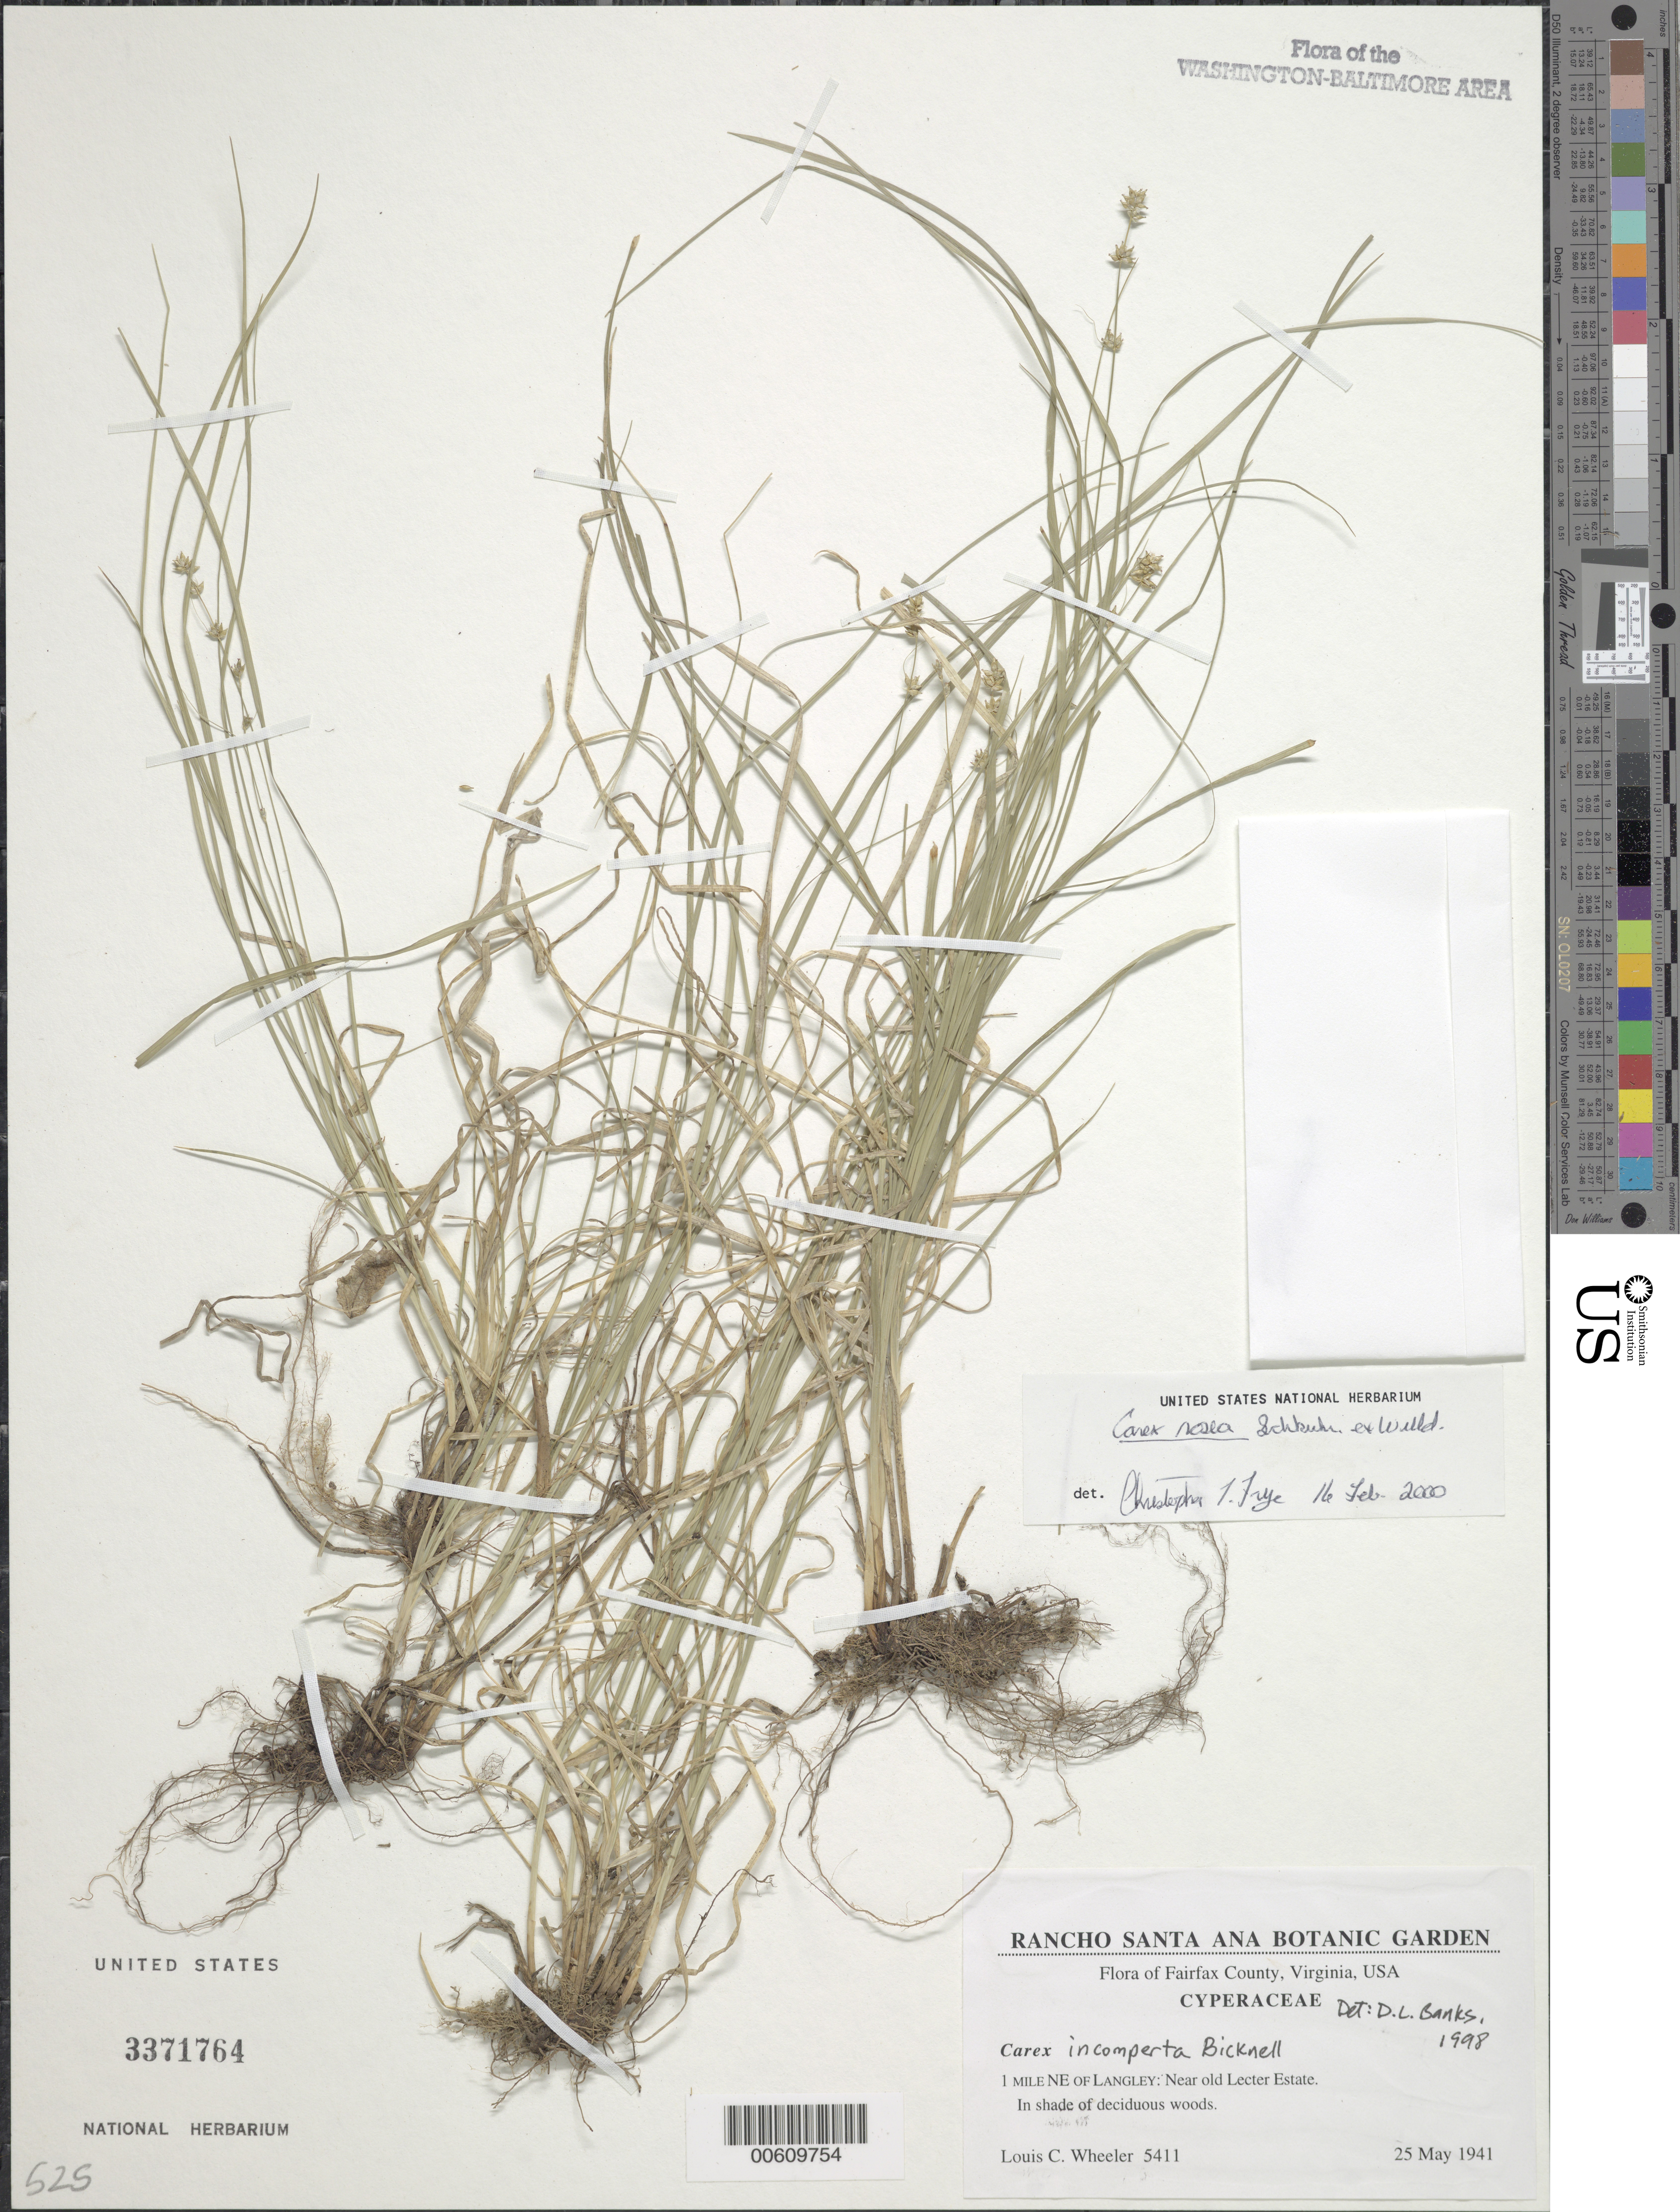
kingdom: Plantae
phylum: Tracheophyta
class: Liliopsida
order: Poales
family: Cyperaceae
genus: Carex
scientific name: Carex rosea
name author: Willd.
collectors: L. C. Wheeler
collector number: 5411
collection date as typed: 25 May 1941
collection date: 1941-05-25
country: United States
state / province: Virginia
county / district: Fairfax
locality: N of Langley, near Old Lecter Estate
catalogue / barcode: US 3371764